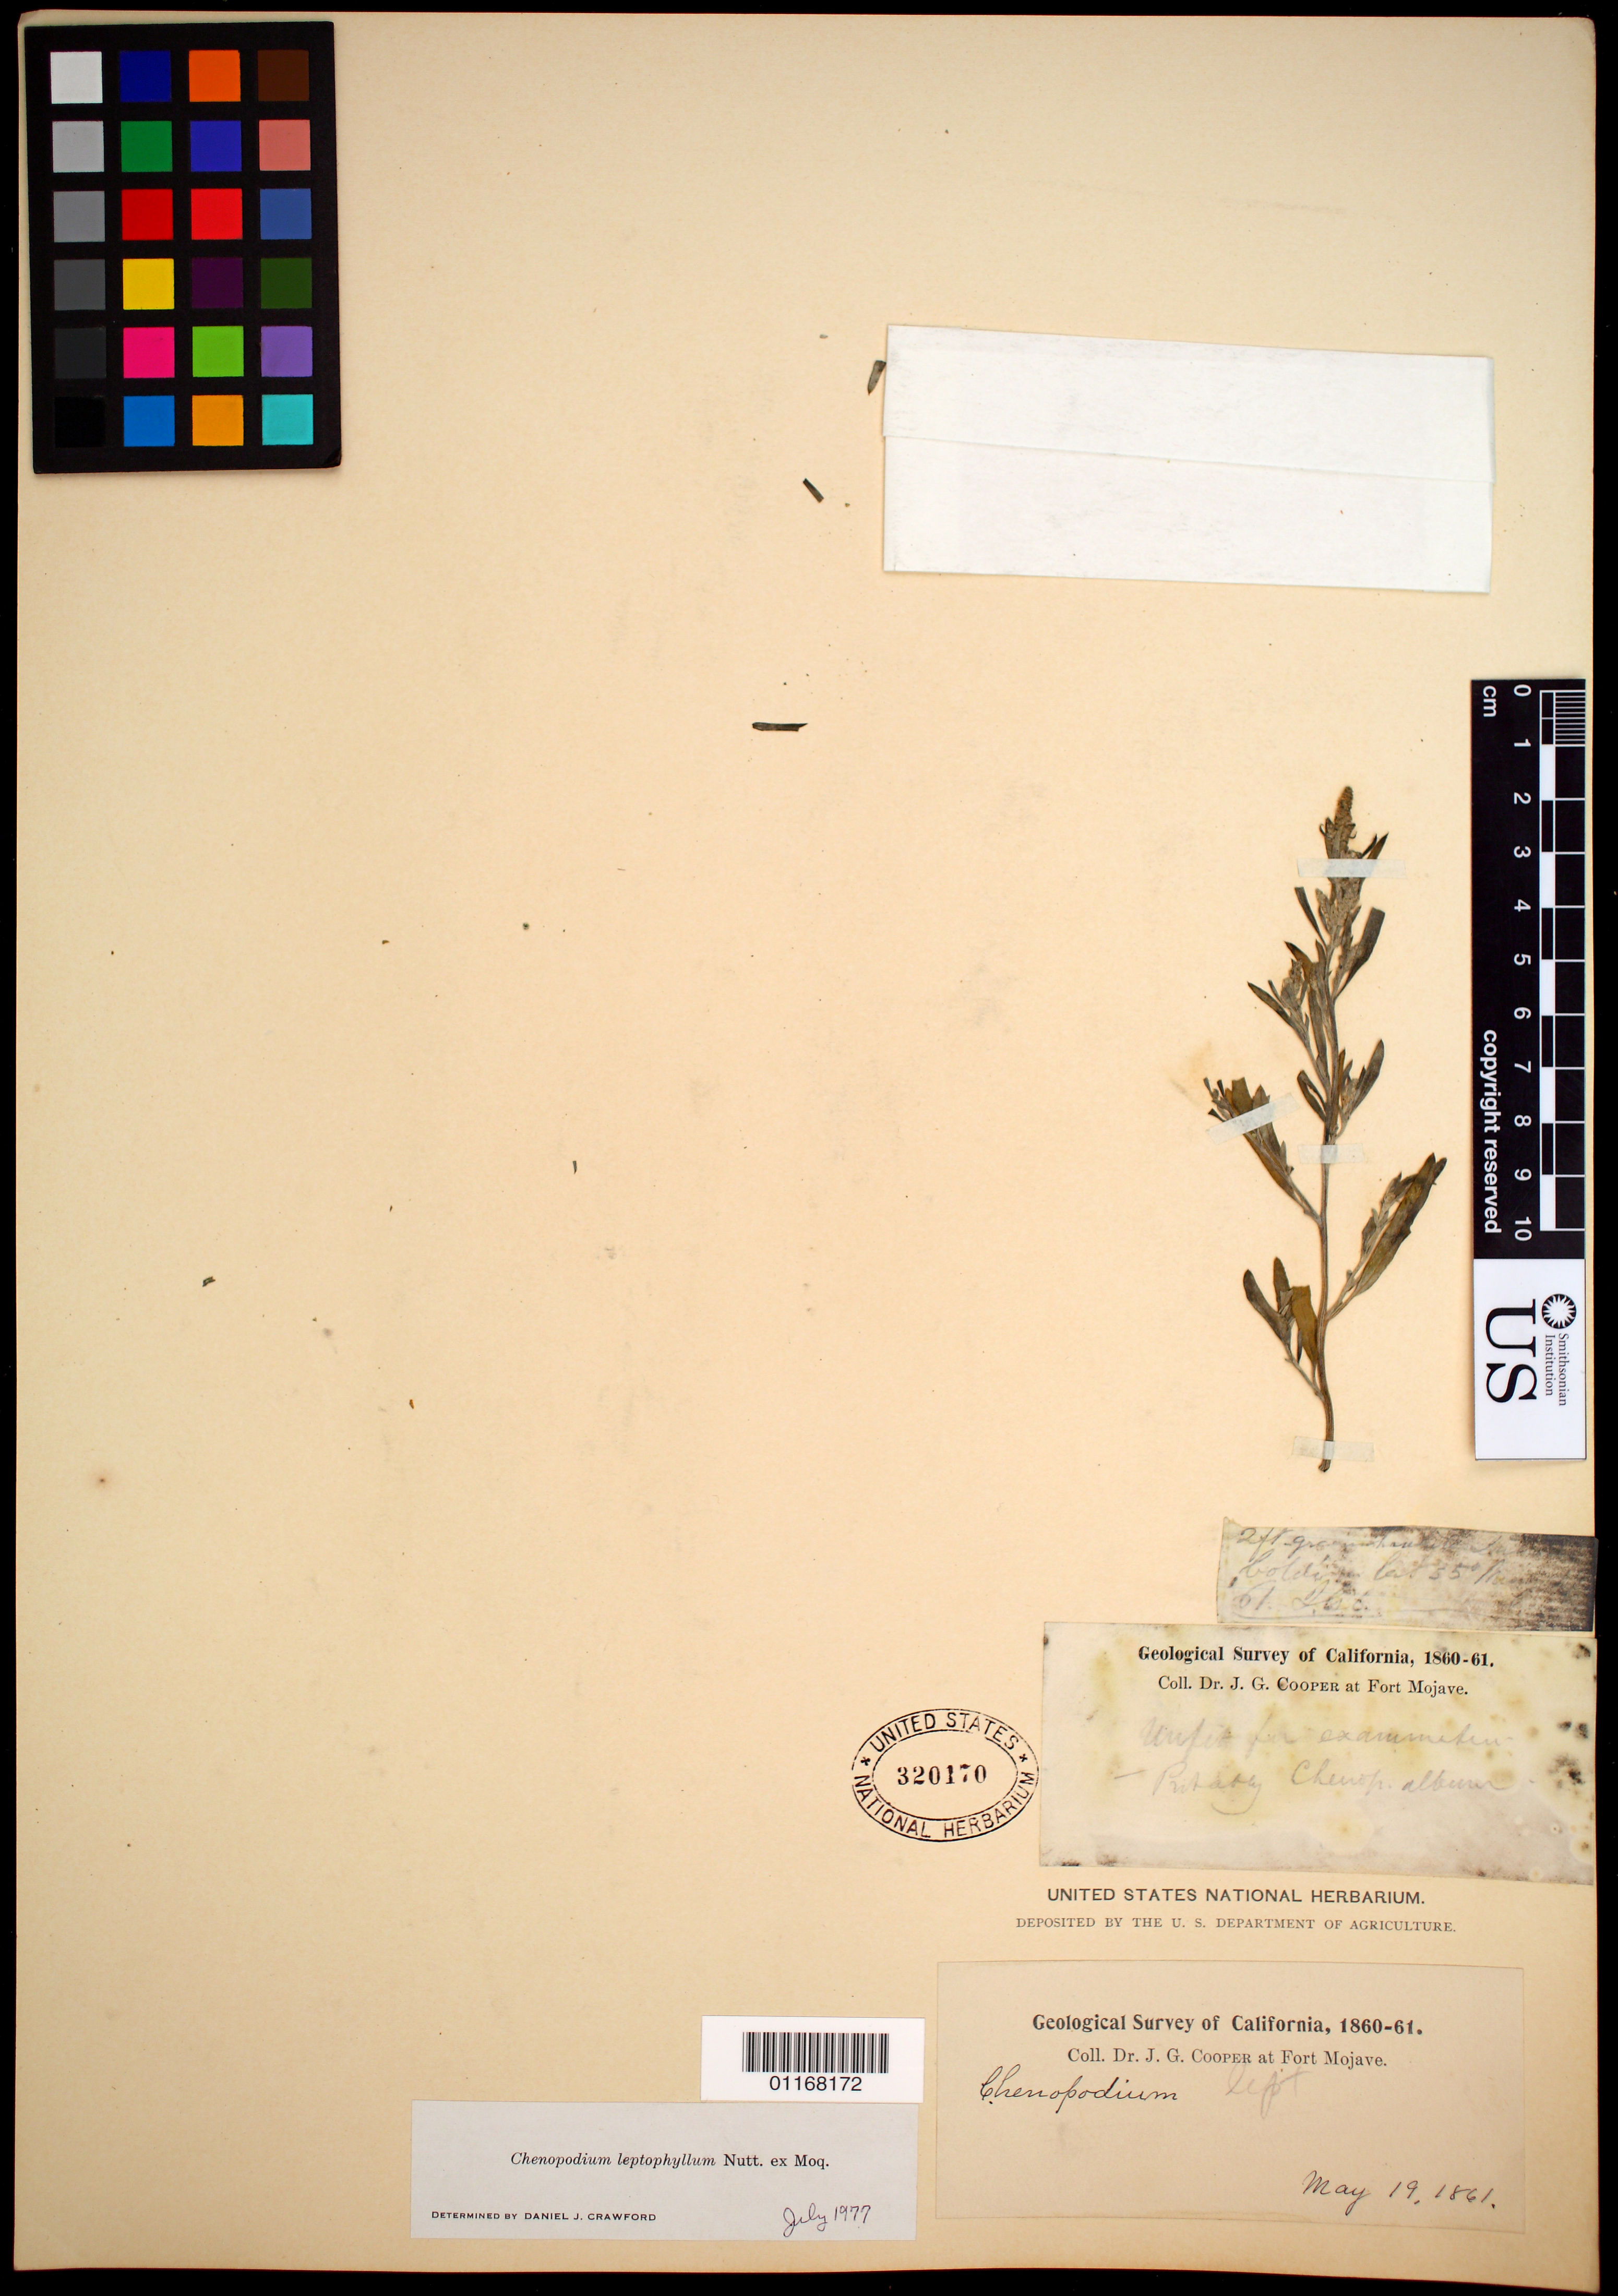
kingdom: Plantae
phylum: Tracheophyta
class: Magnoliopsida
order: Caryophyllales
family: Amaranthaceae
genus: Chenopodium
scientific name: Chenopodium leptophyllum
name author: (Moq.) Nutt. ex S. Watson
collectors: J. G. Cooper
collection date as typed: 19 May 1861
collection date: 1861-05-19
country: United States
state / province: California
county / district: San Bernardino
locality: At Fort Mojave.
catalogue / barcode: US 320170